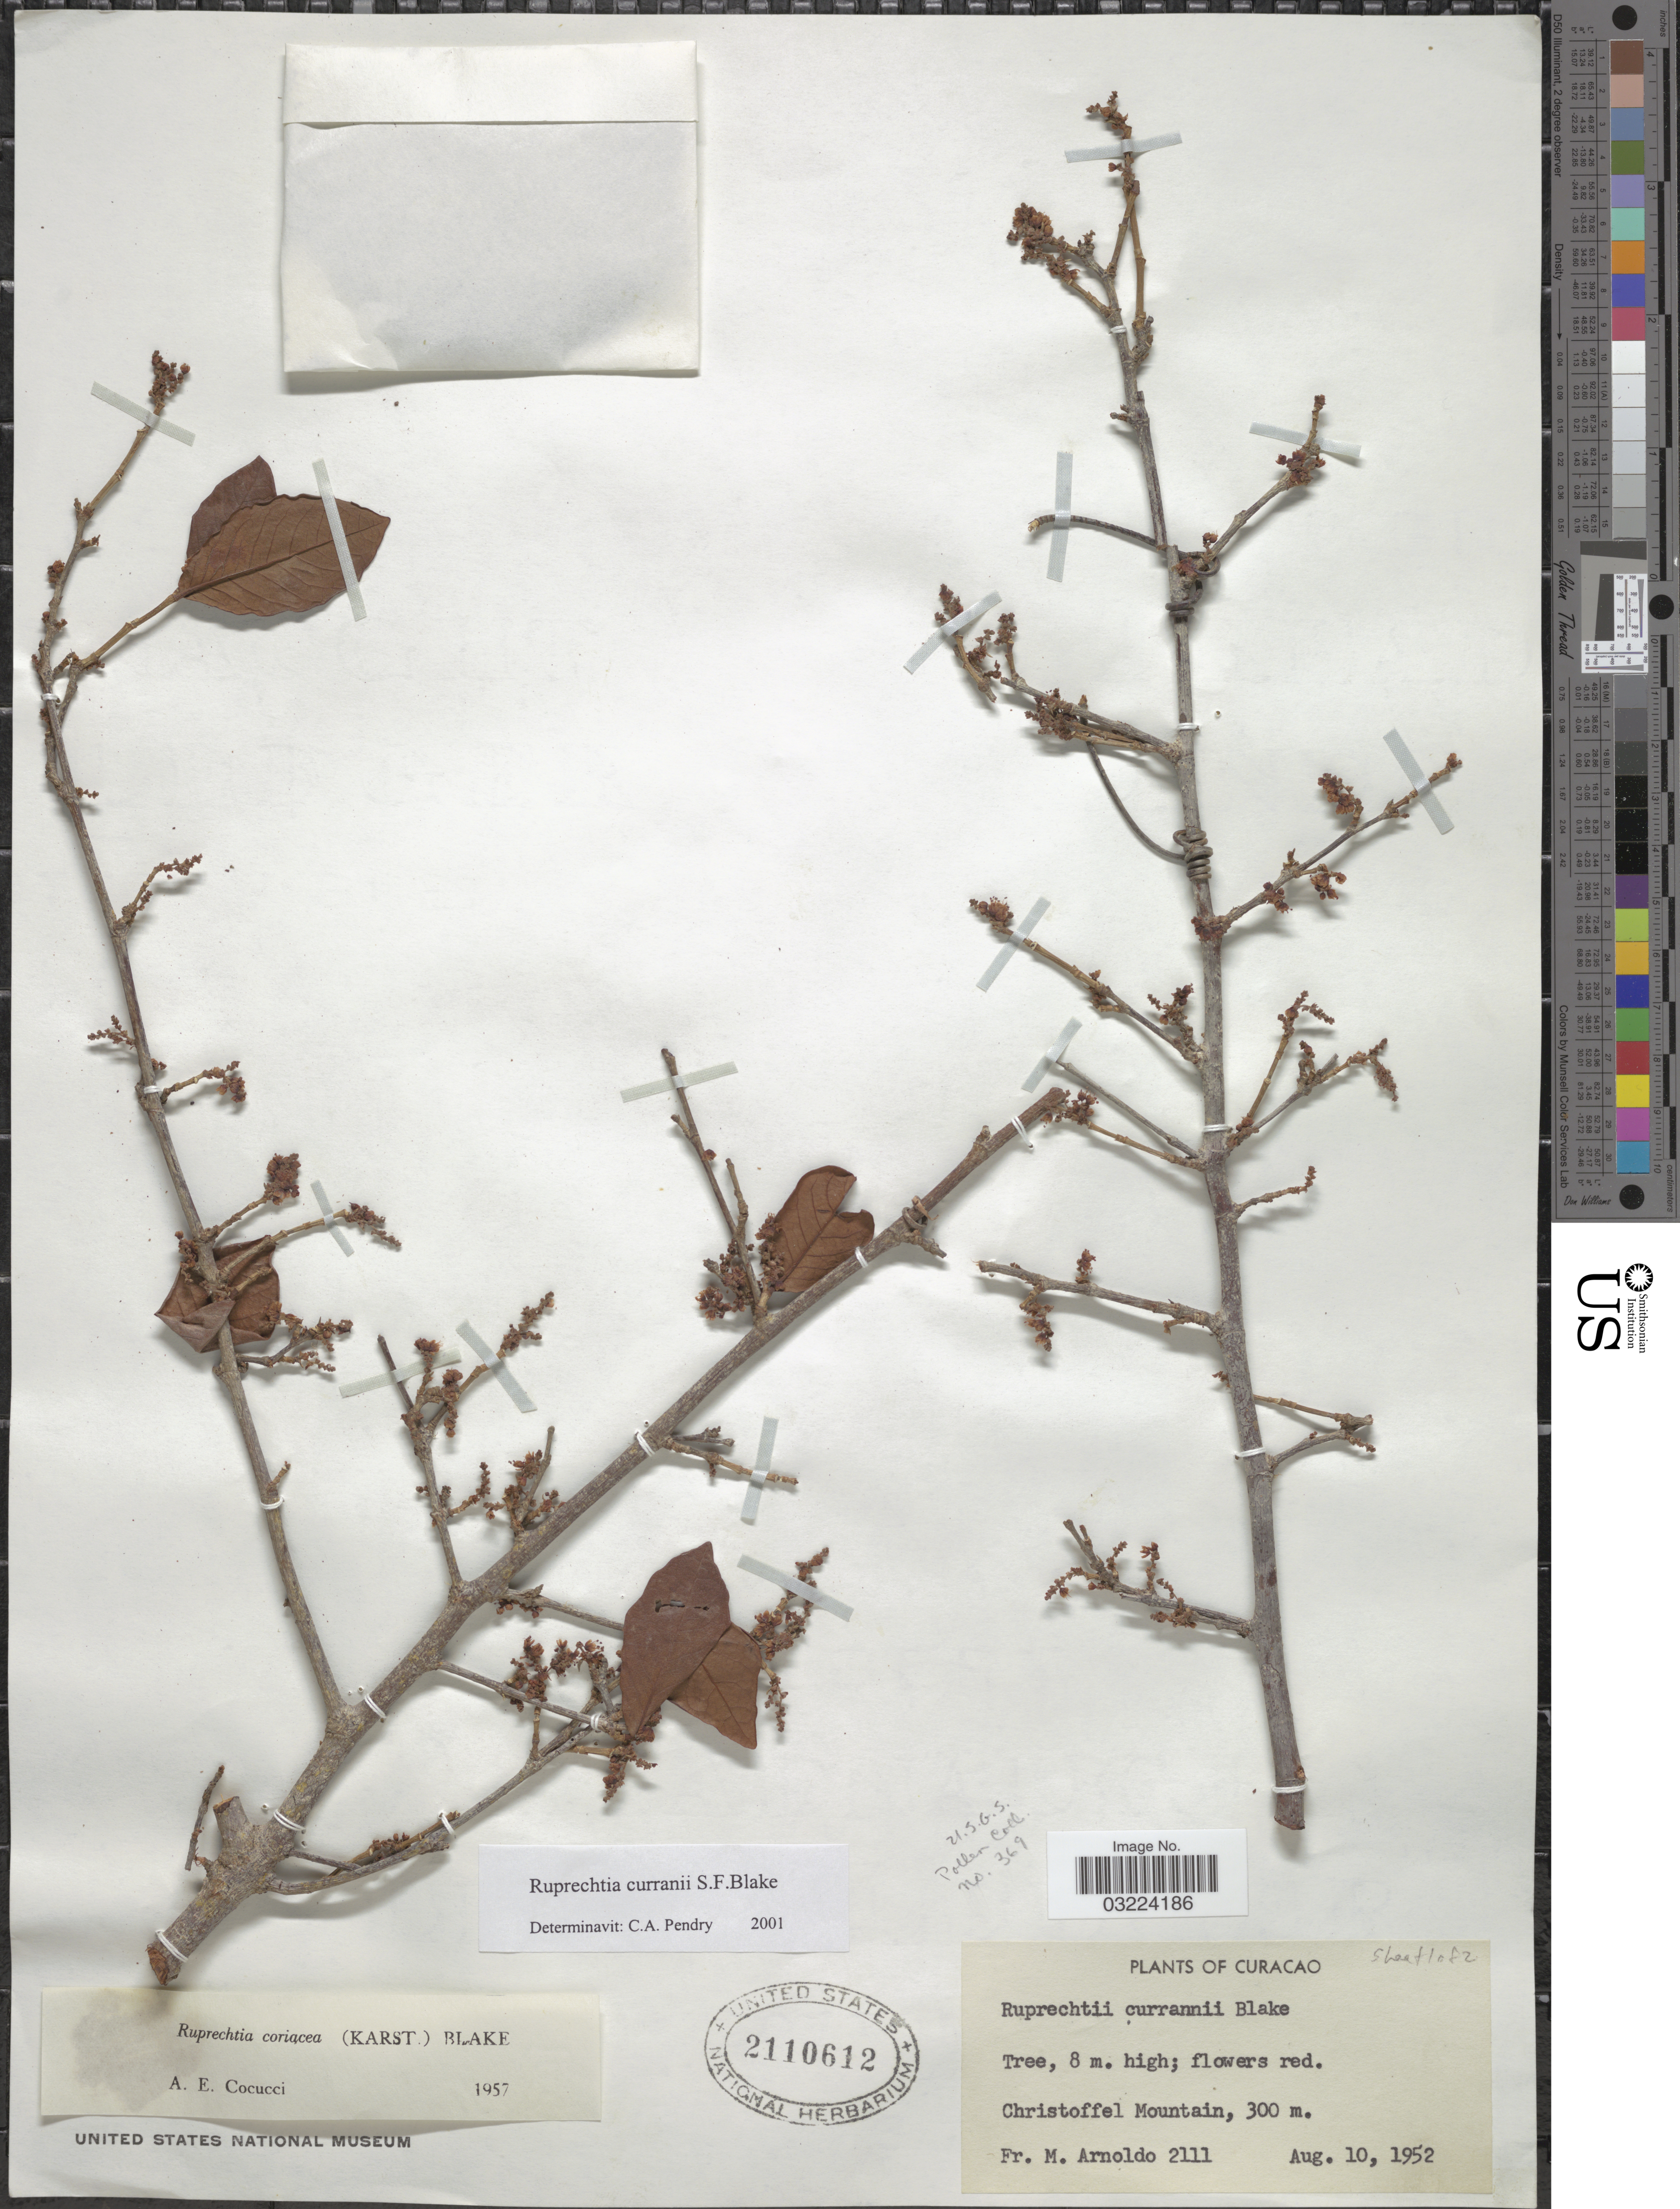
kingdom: Plantae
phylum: Tracheophyta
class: Magnoliopsida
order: Caryophyllales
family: Polygonaceae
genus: Ruprechtia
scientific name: Ruprechtia curranii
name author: S.F. Blake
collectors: N. Arnoldo-Broeders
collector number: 2111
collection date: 1952-08-10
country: Curaçao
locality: Christoffel Mountain.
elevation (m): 300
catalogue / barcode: US 2110612